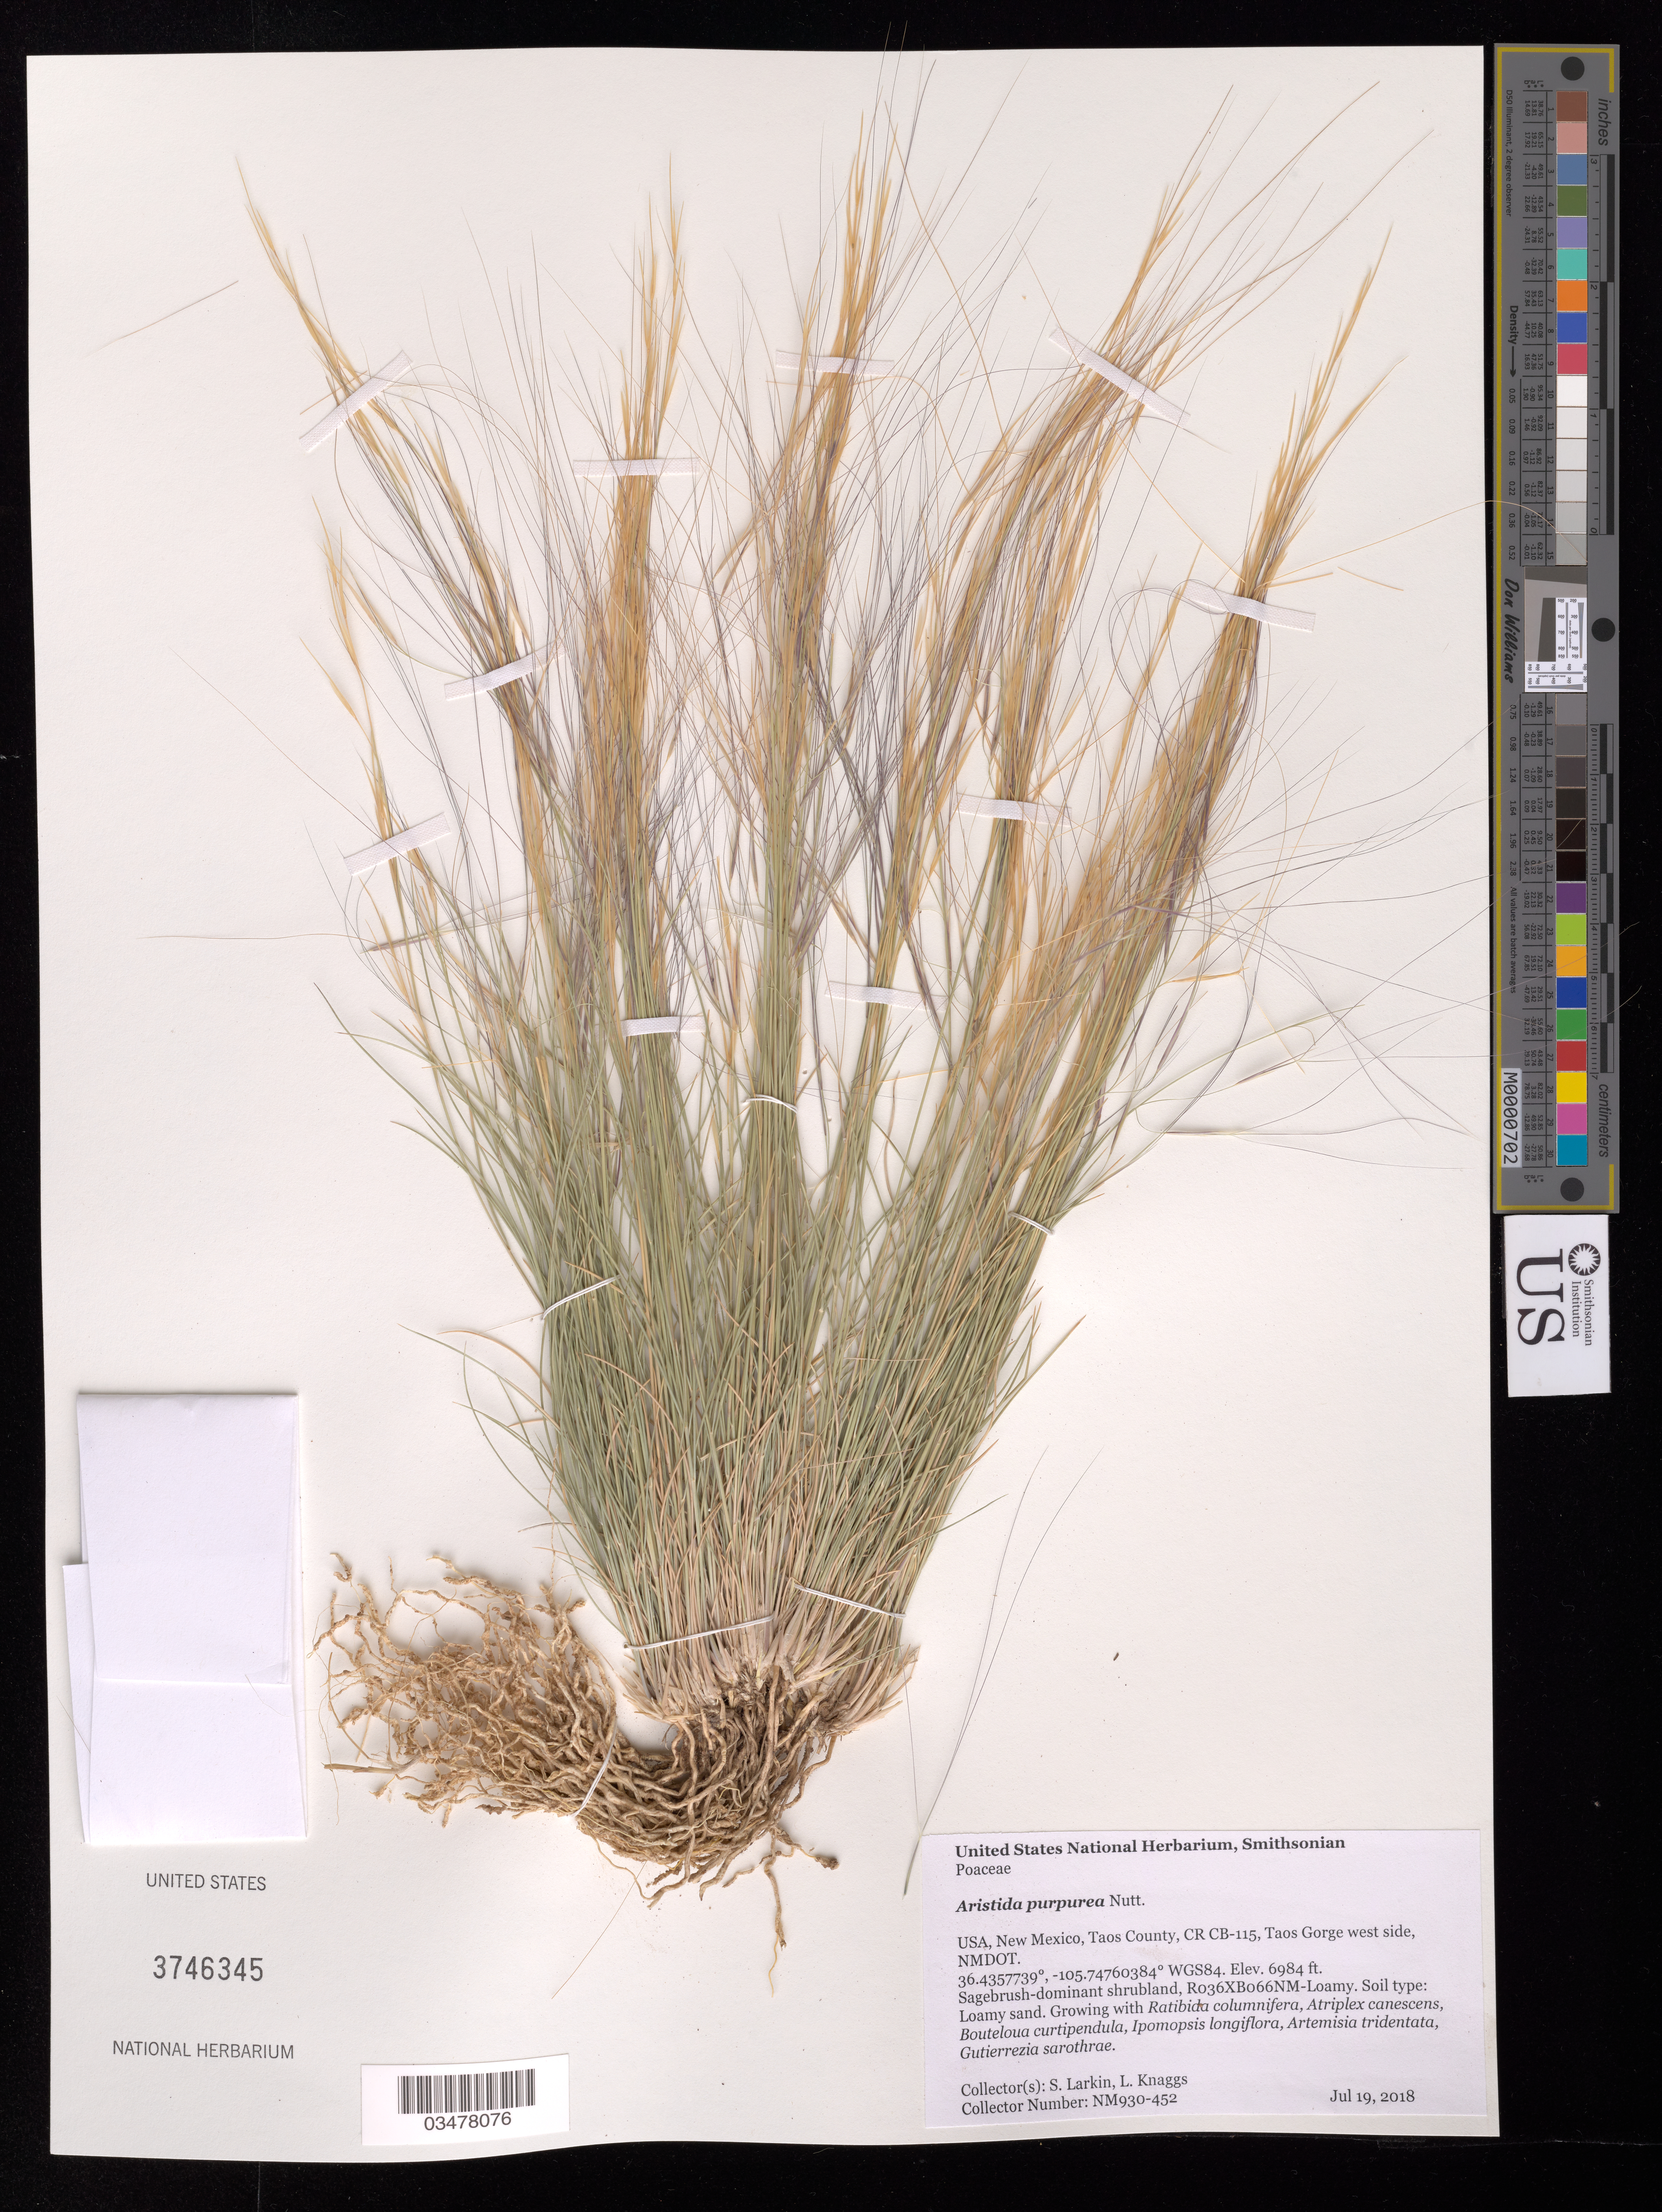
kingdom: Plantae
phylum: Tracheophyta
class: Liliopsida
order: Poales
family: Poaceae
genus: Aristida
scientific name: Aristida purpurea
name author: Nutt.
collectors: S. Larkin & L. Knaggs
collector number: NM930-452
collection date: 2018-07-19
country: United States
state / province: New Mexico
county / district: Taos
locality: Taos Gorge West Side, CR CB-115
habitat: R036XB066NM - Loamy. Loamy soil. Sagebrush-dominant shrubland. With Ratibida columnifera, Atriplex canescens, Artemisia tridentata, etc.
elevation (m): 2129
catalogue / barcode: US 3746345